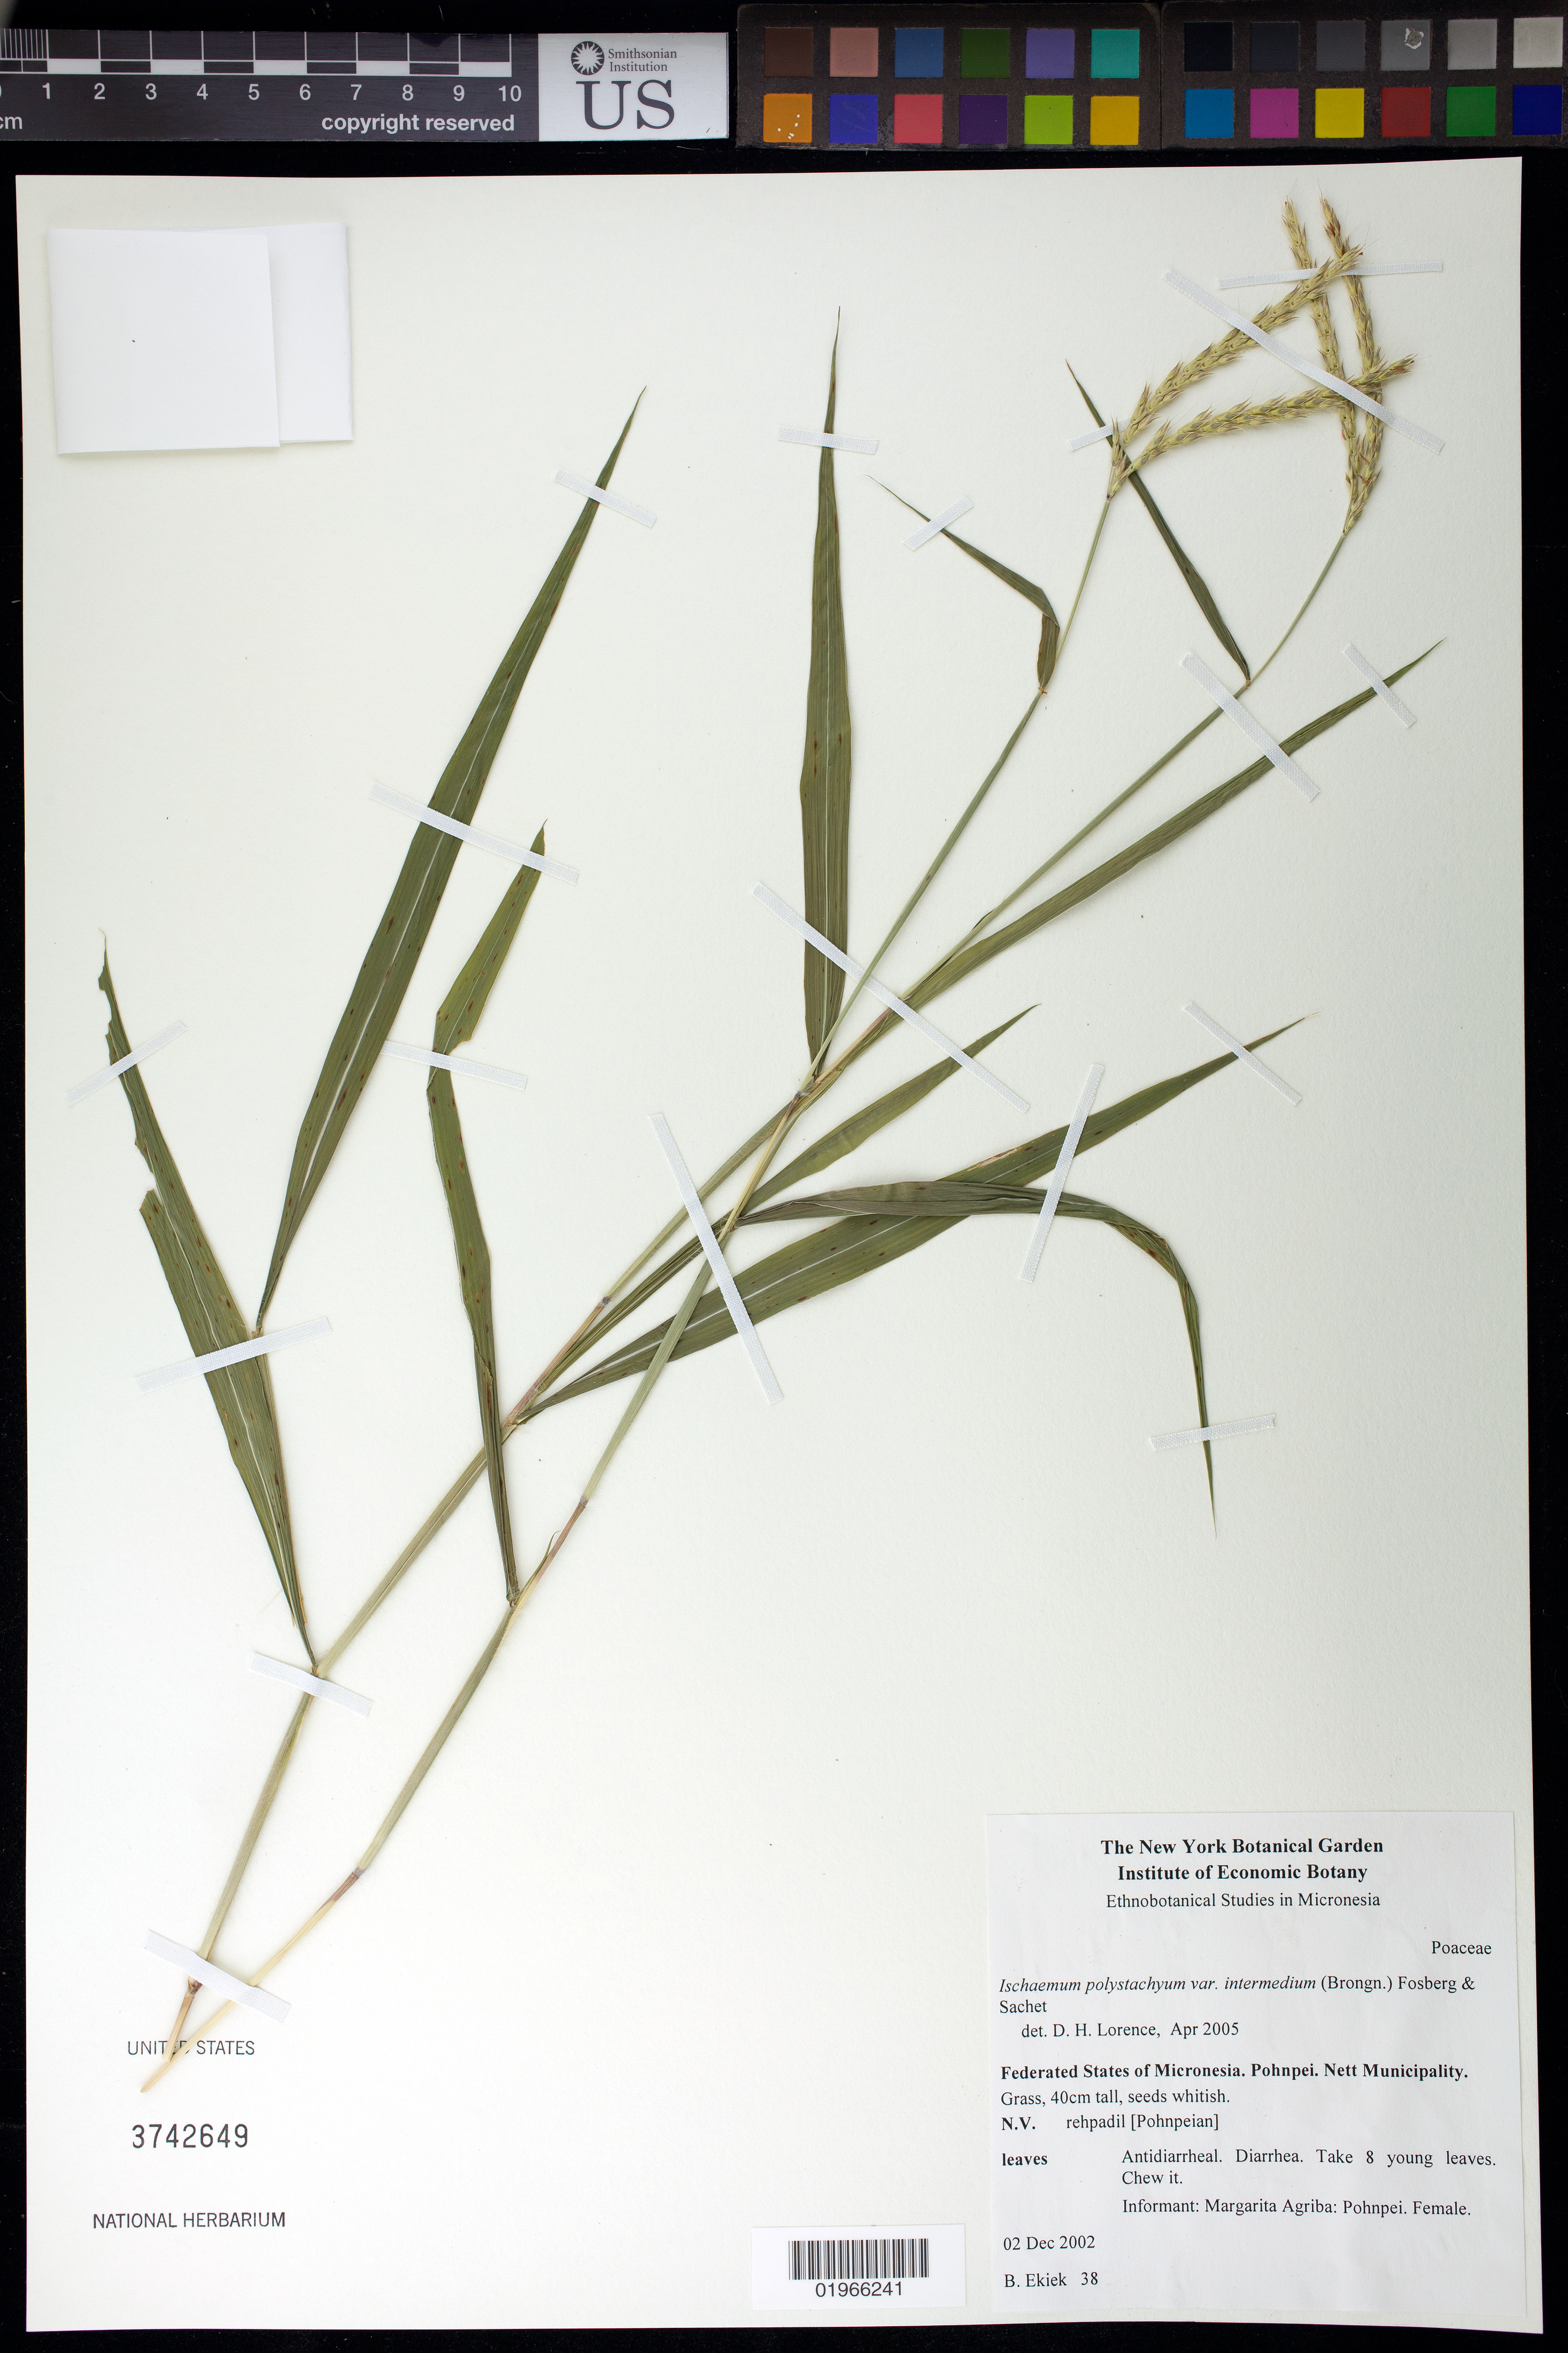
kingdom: Plantae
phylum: Tracheophyta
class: Liliopsida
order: Poales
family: Poaceae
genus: Ischaemum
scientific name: Ischaemum polystachyum var. intermedium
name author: (Brongn.) Fosberg & Sachet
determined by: Lorence, David H., (PTBG), National Tropical Botanical Garden (UNITED STATES)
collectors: B. Ekiek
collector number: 38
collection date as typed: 02 Dec 2002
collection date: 2002-12-02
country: Micronesia, Federated States of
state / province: Pohnpei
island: Pohnpei [Ponape]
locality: Nett Municipality.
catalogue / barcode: US 3742649